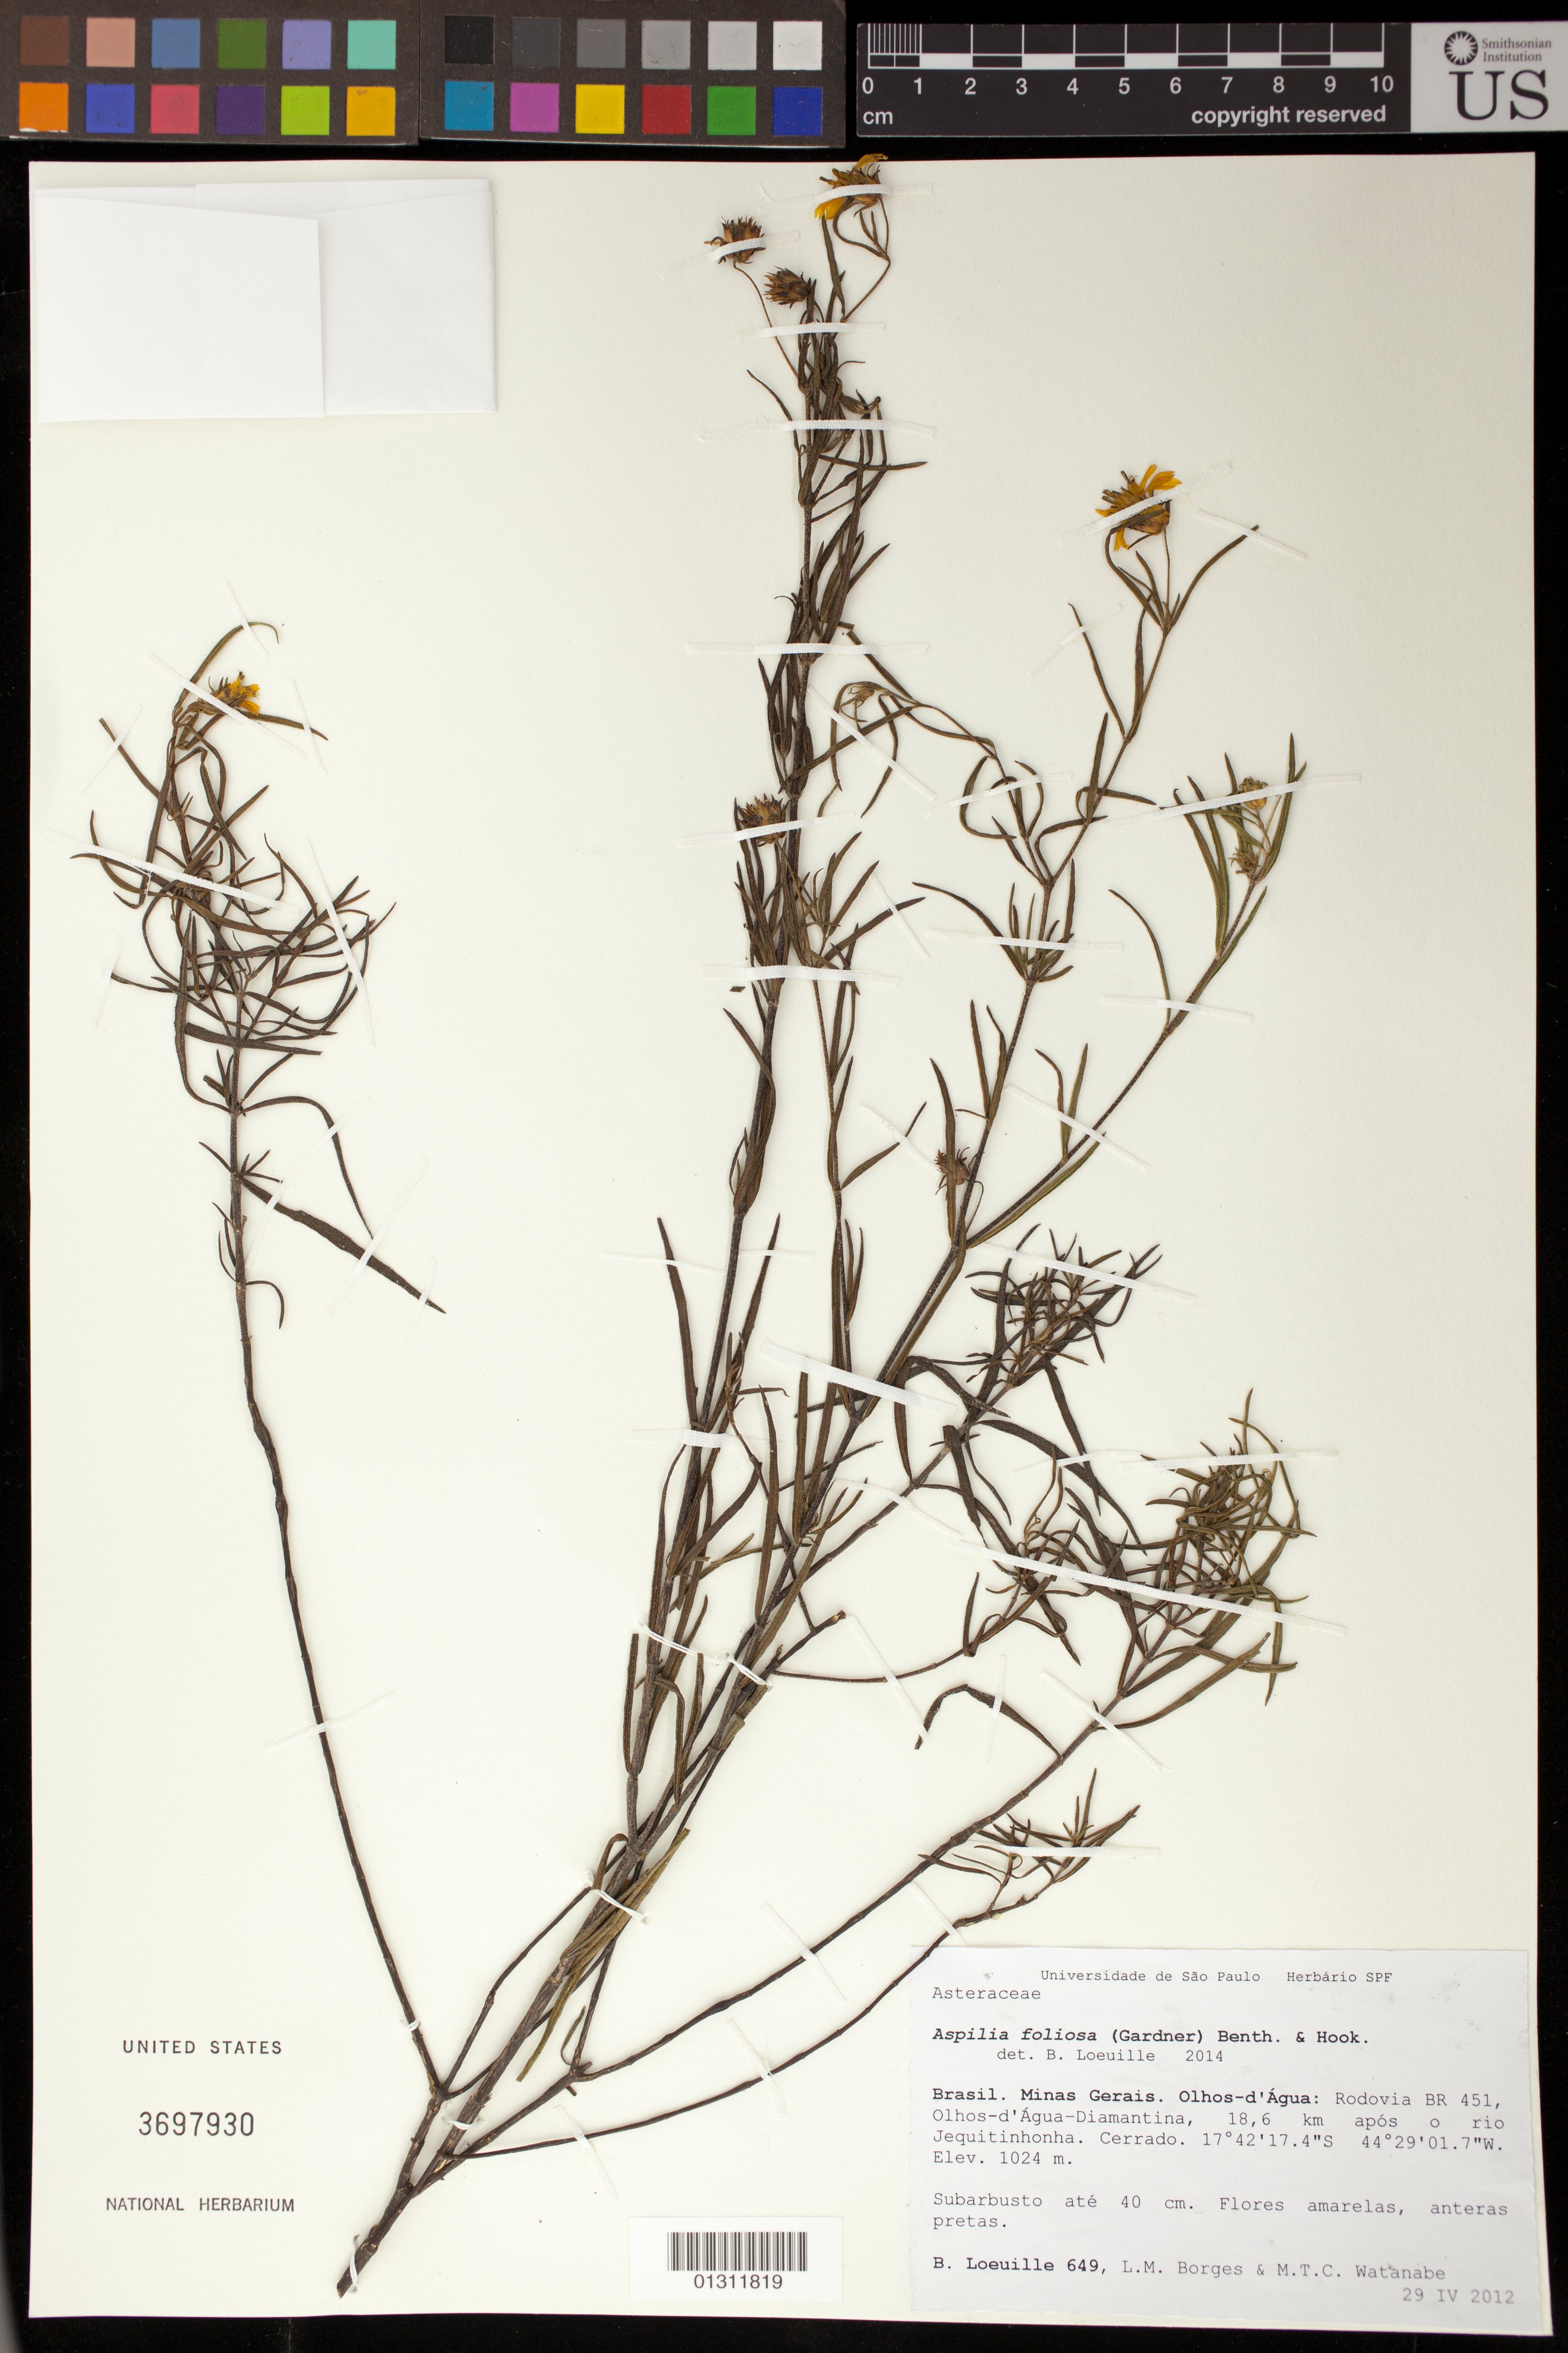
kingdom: Plantae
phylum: Tracheophyta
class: Magnoliopsida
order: Asterales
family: Asteraceae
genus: Aspilia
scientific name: Aspilia foliosa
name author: Benth. & Hook. f.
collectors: B. Loeuille, L. M. Borges & M. T. C. Watanabe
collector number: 649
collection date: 2012-04-29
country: Brazil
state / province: Minas Gerais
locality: Olhos-d'Agua: Rodovia BR 451, Olhos-d'Agua-Diamantina, 18.6 km apos o rio Jequitinhonha.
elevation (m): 1024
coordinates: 17 42 17.4 S, 44 29 01.7 W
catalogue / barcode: US 3697930